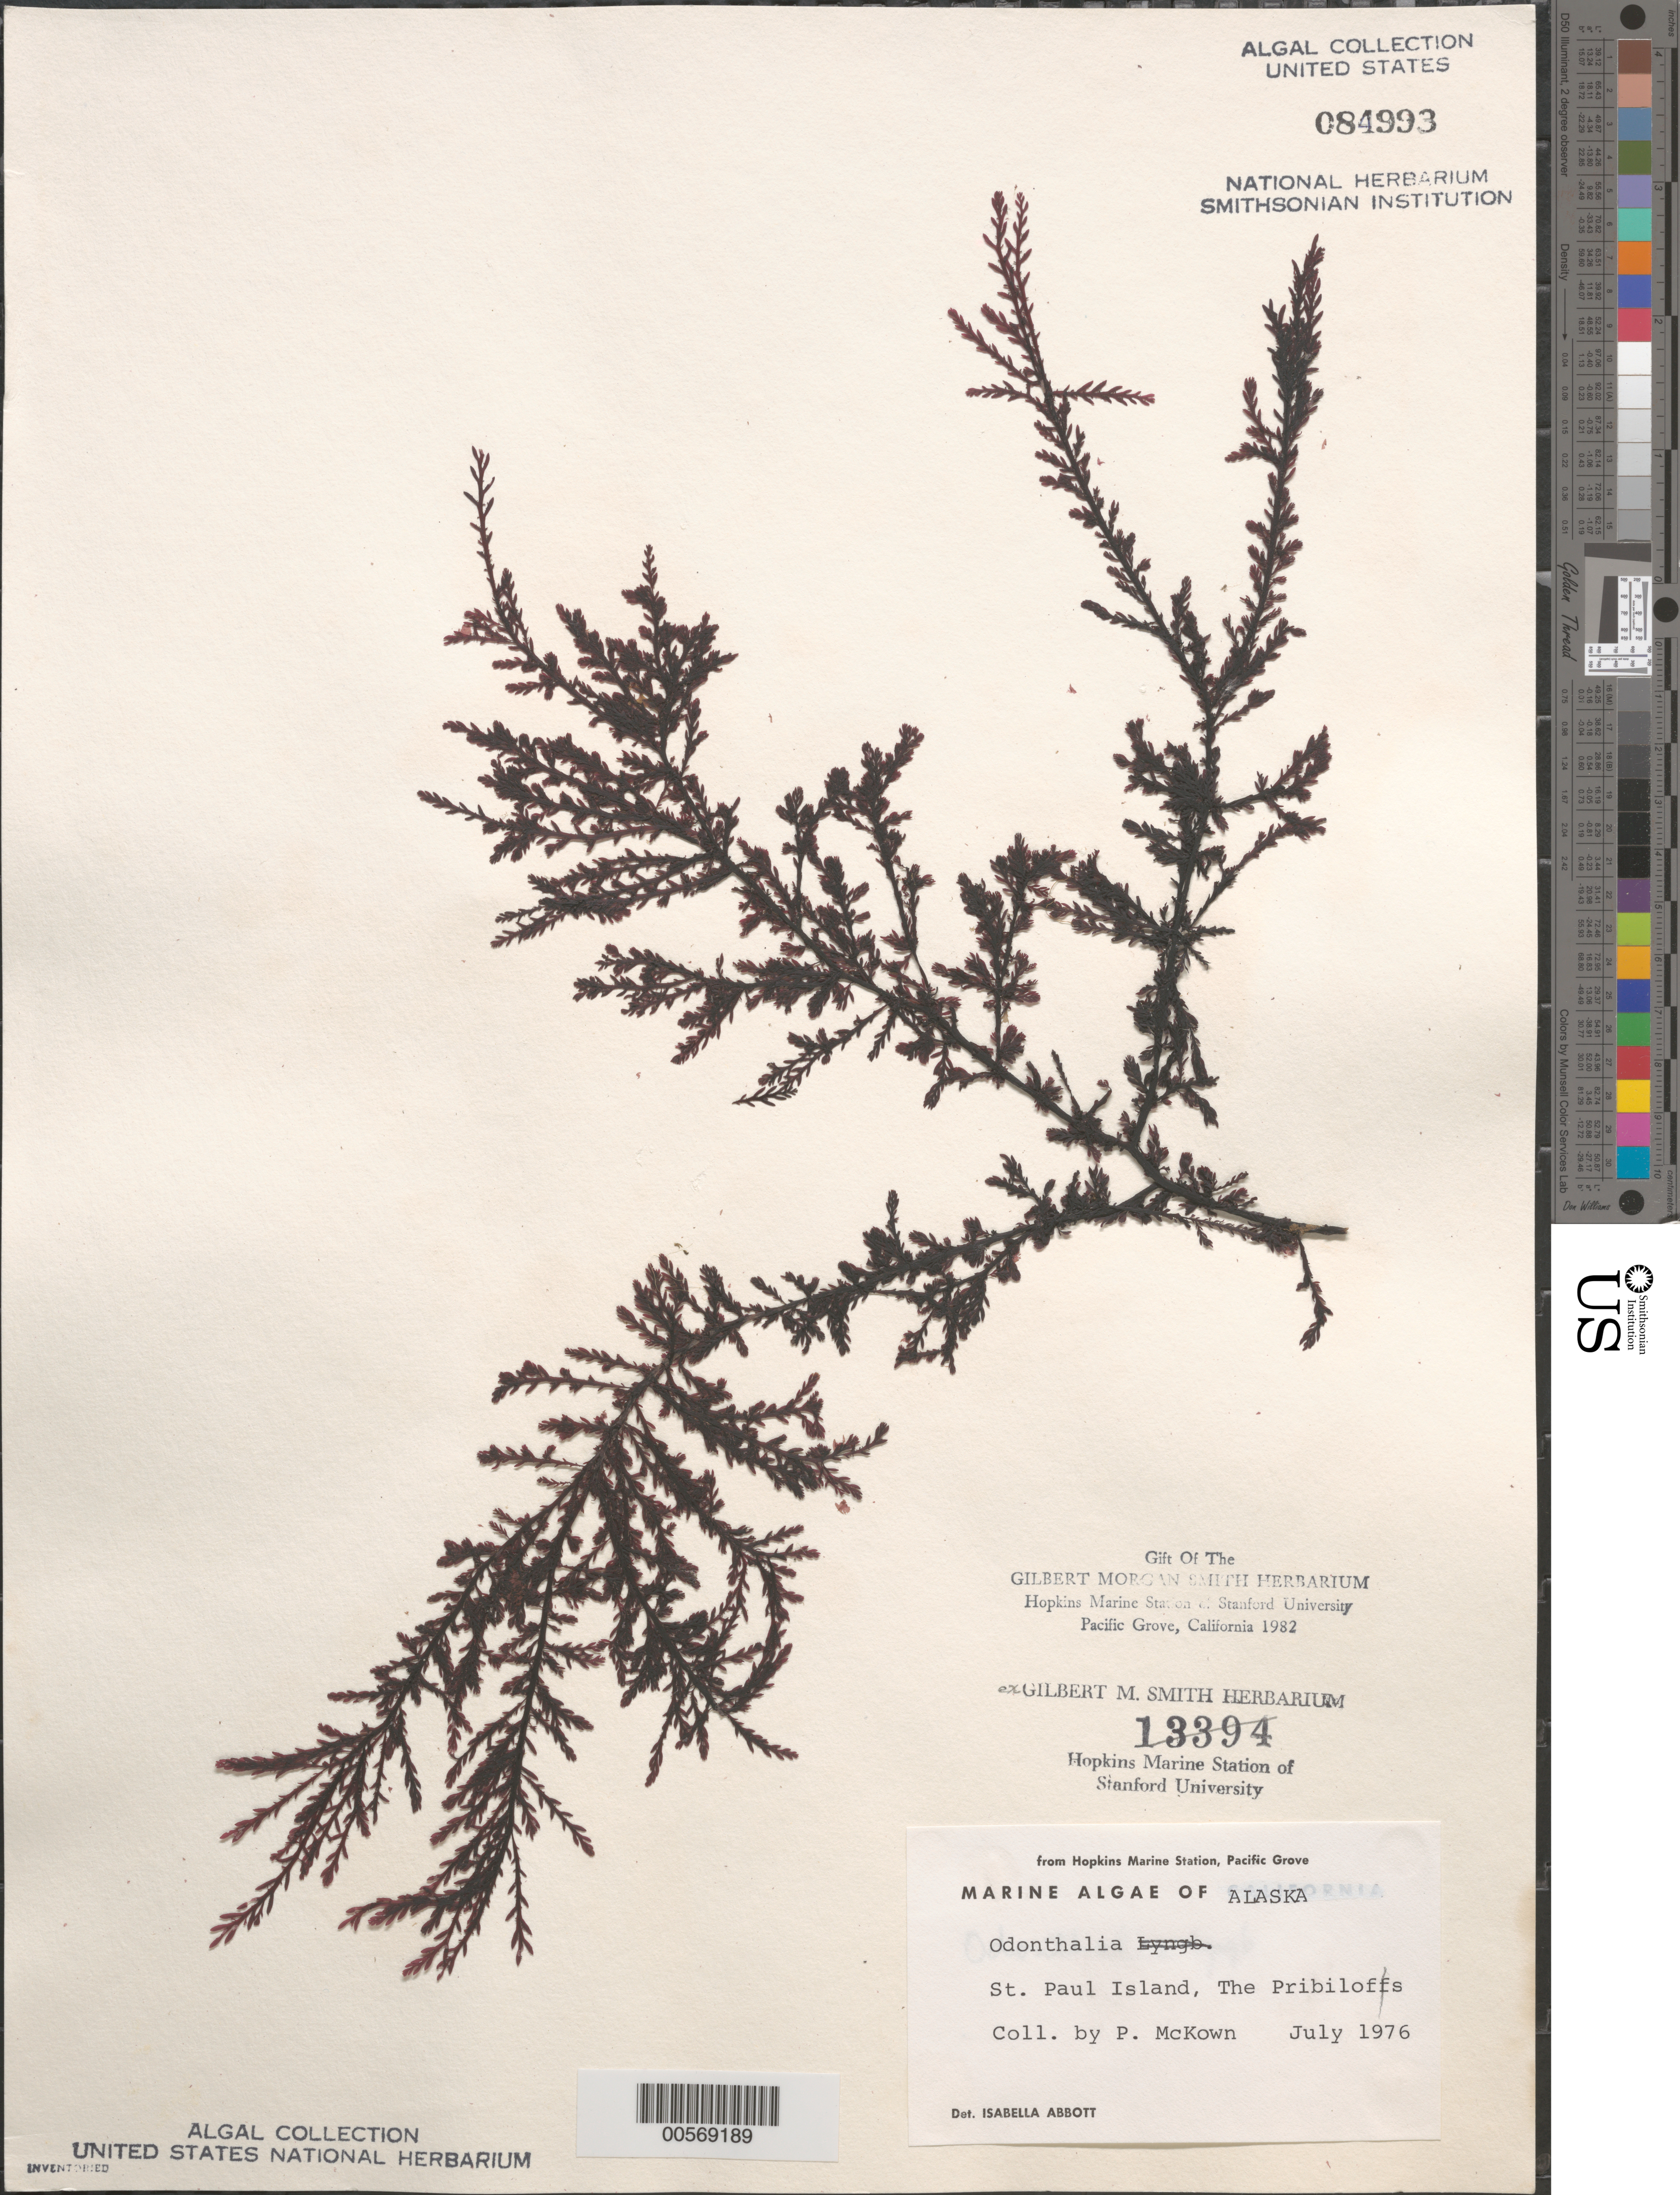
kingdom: Plantae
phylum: Rhodophyta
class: Florideophyceae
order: Ceramiales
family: Rhodomelaceae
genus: Odonthalia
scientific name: Odonthalia sp.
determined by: Abbott, Isabella A.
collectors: P. McKown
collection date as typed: Jul 1976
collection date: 1976-07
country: United States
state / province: Alaska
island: St. Paul Island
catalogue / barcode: US 84993